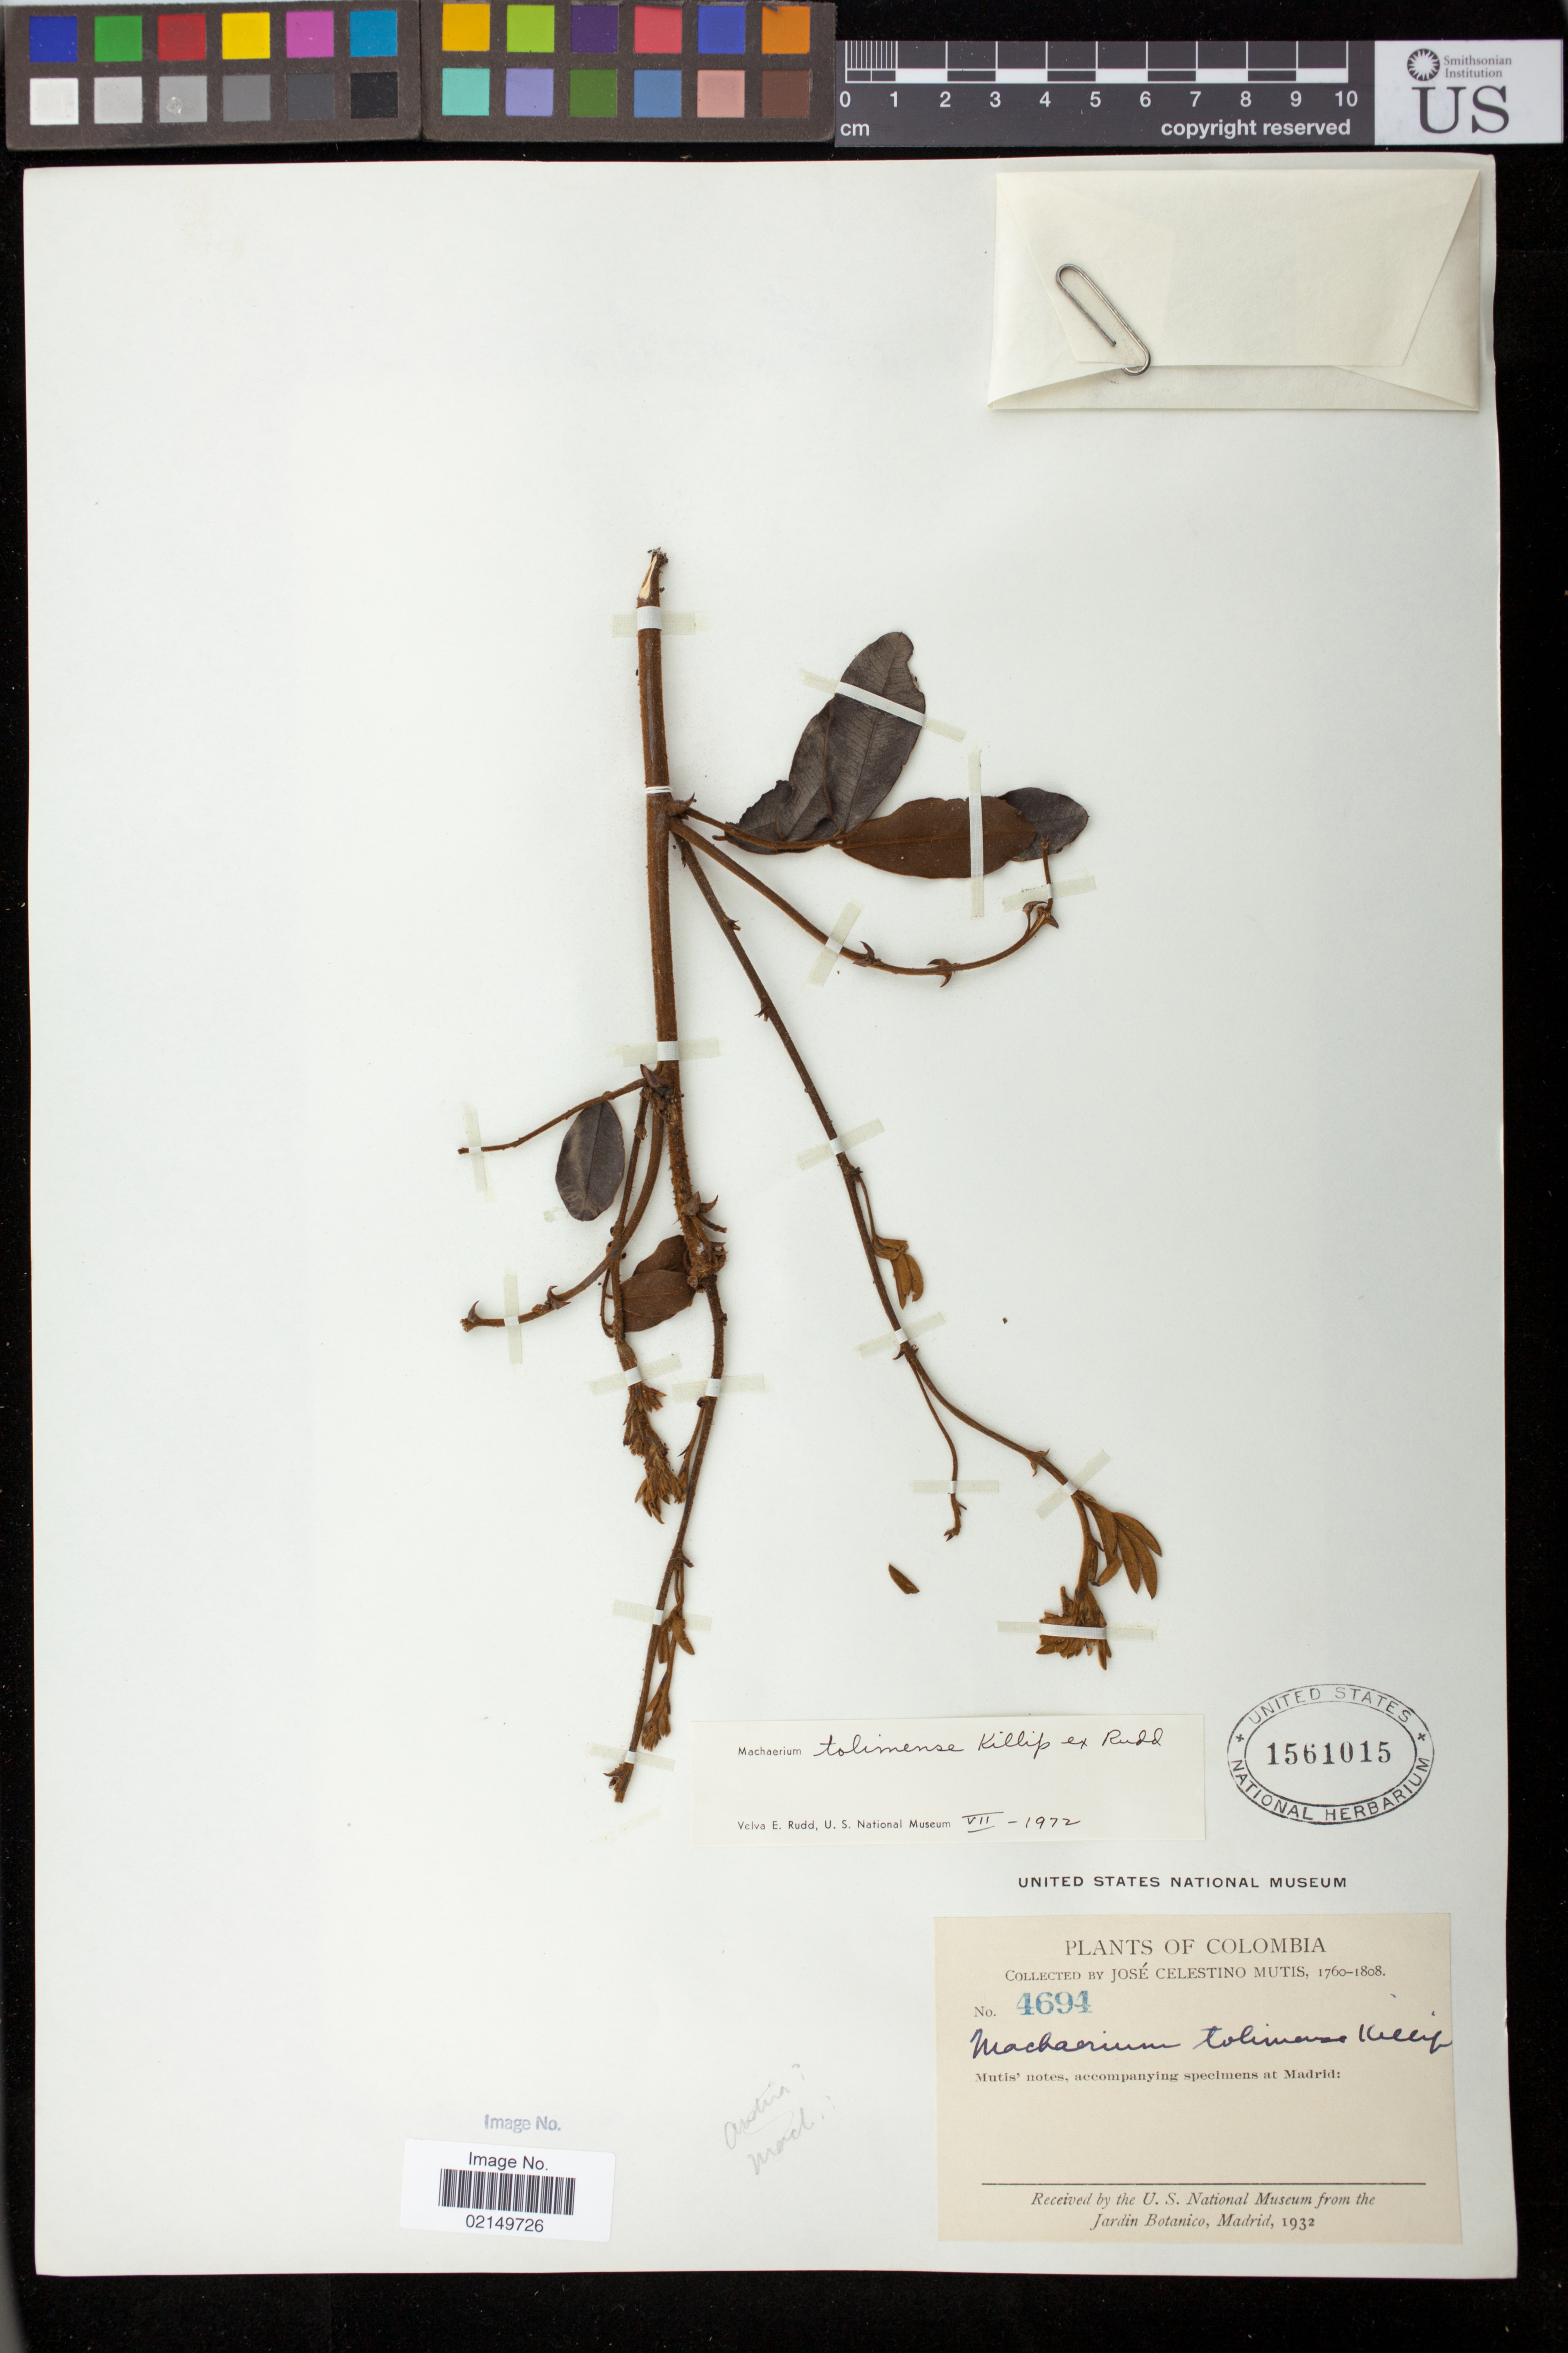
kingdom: Plantae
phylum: Tracheophyta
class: Magnoliopsida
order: Fabales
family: Fabaceae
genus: Machaerium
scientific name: Machaerium tolimense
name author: Killip ex Rudd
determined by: Rudd, V. E.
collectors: J. C. B. Mutis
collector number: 4694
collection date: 1760/1808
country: Colombia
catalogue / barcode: US 1561015